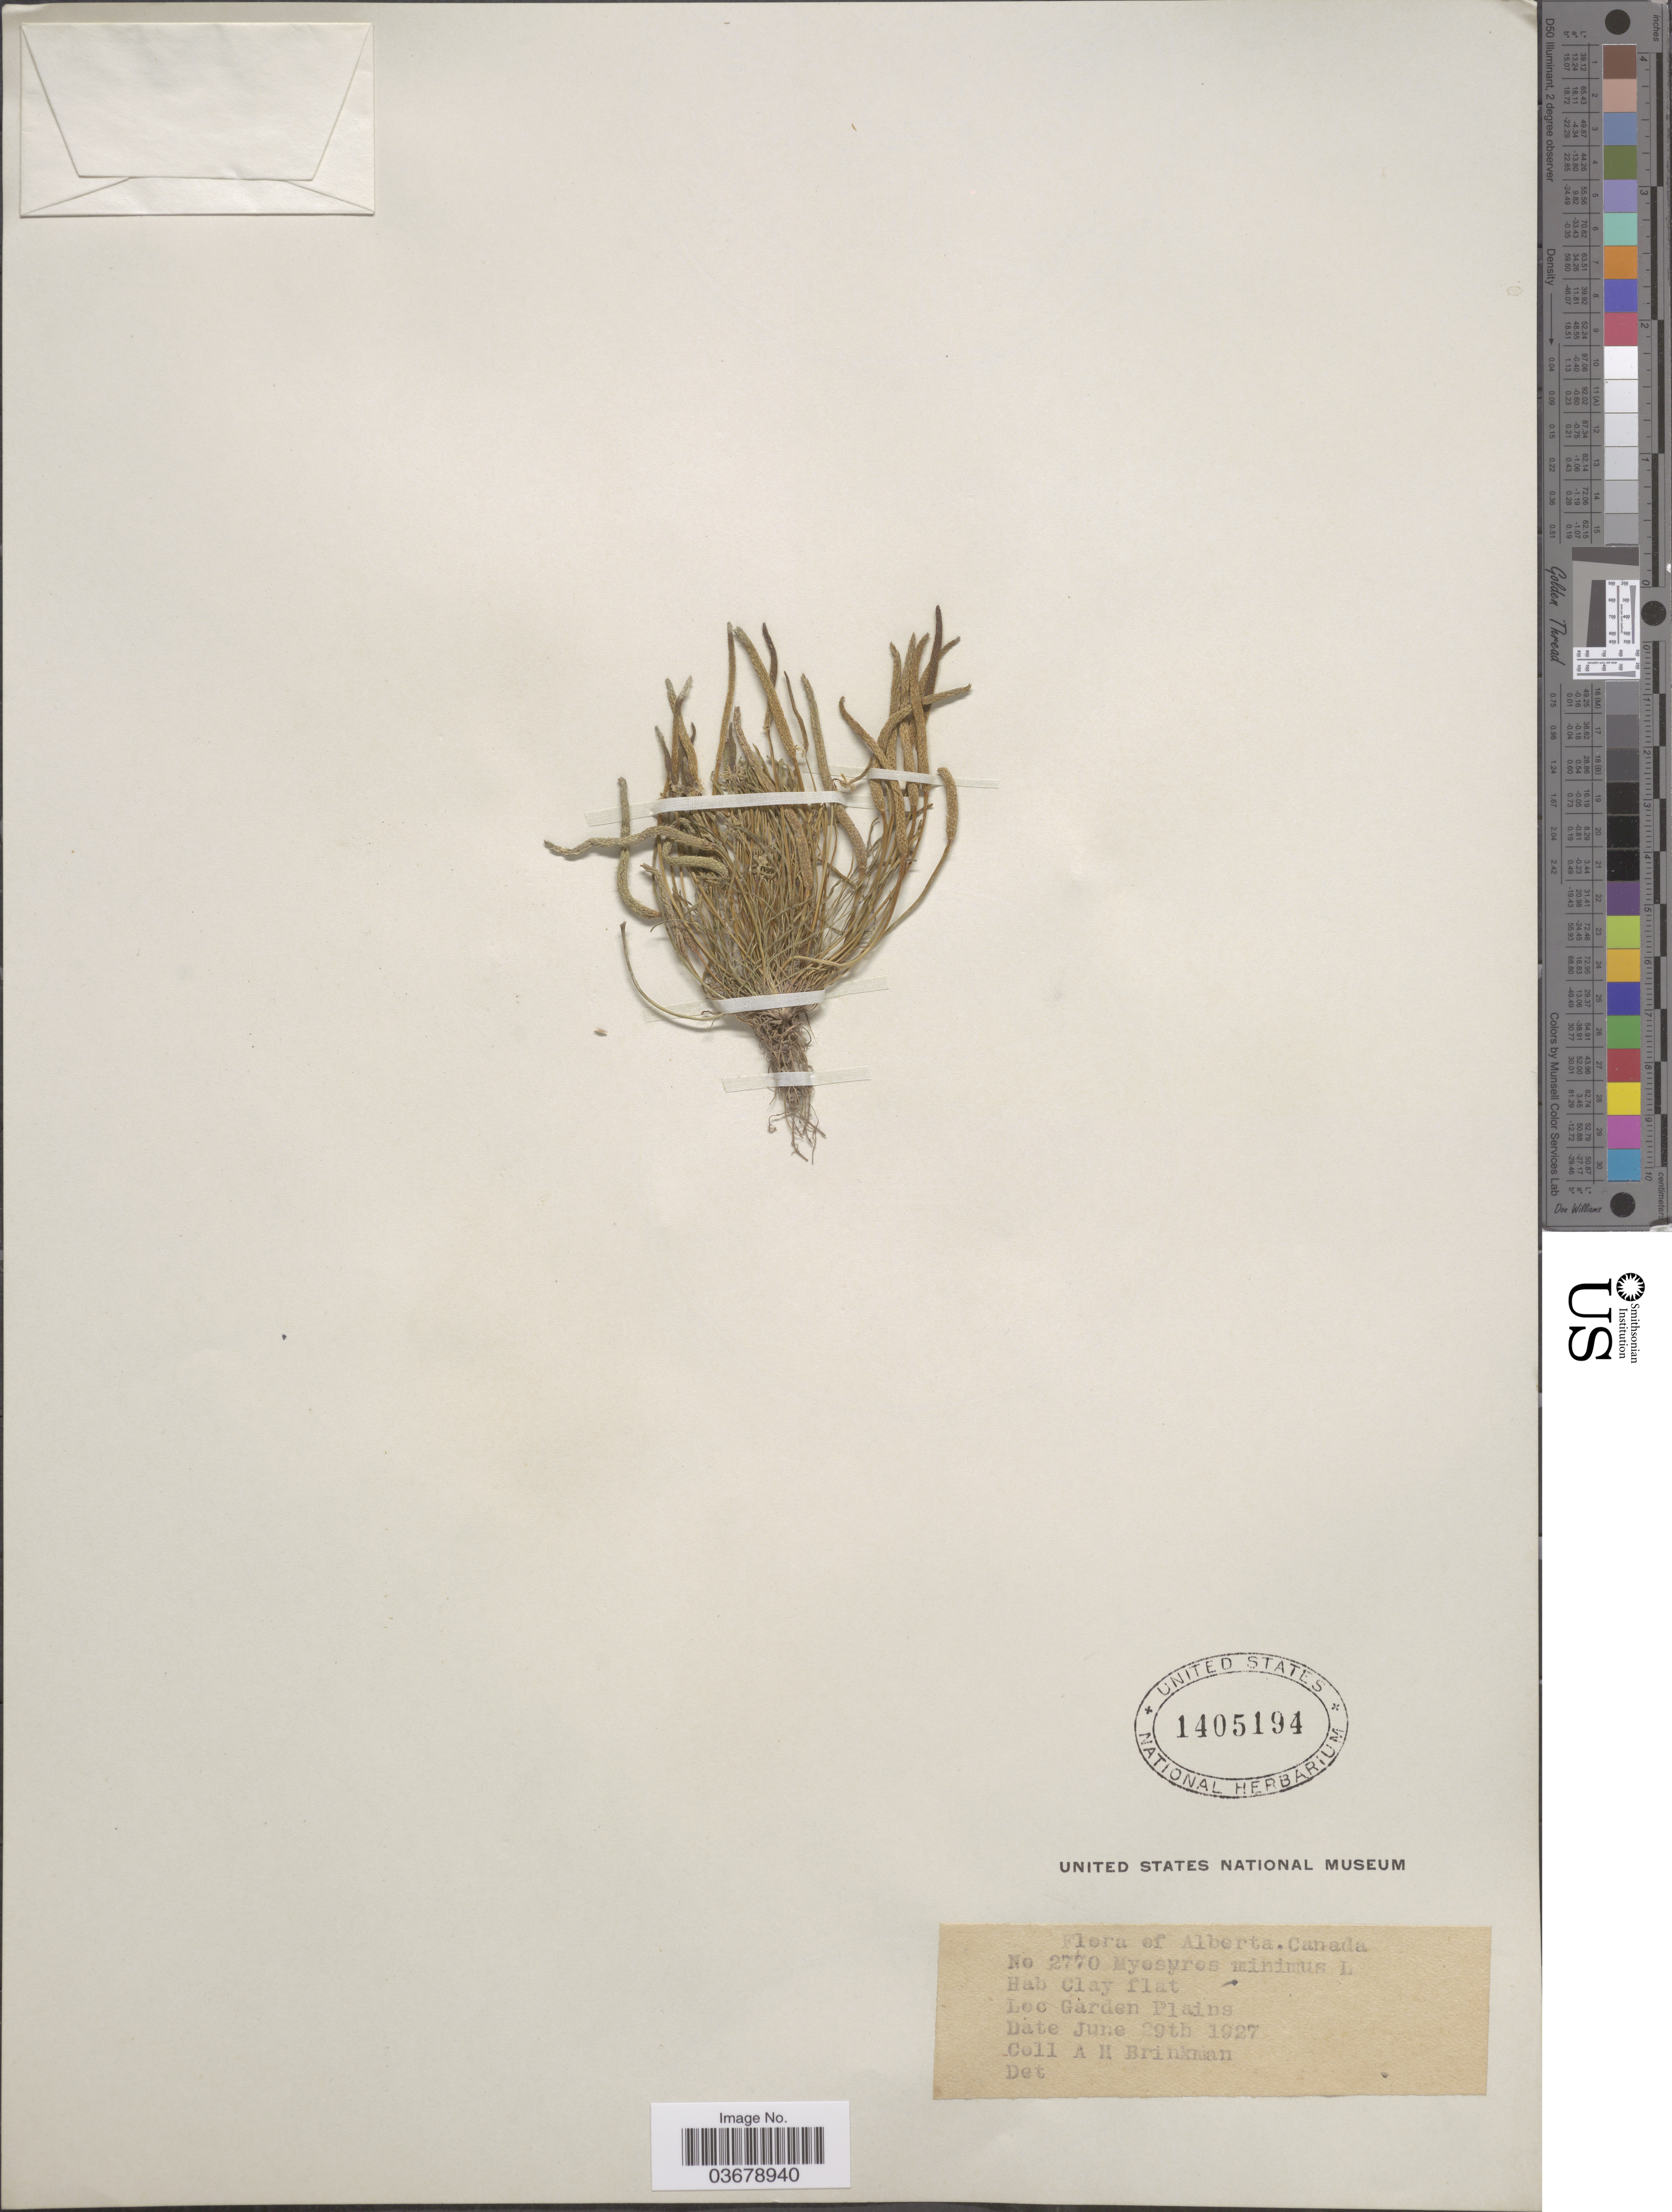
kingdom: Plantae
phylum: Tracheophyta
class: Magnoliopsida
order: Ranunculales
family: Ranunculaceae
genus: Myosurus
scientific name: Myosurus lepturus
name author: (A. Gray) Howell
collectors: A. Brinkman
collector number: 2770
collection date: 1927-06-29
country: Canada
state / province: Alberta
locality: Garden Plains.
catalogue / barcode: US 1405194